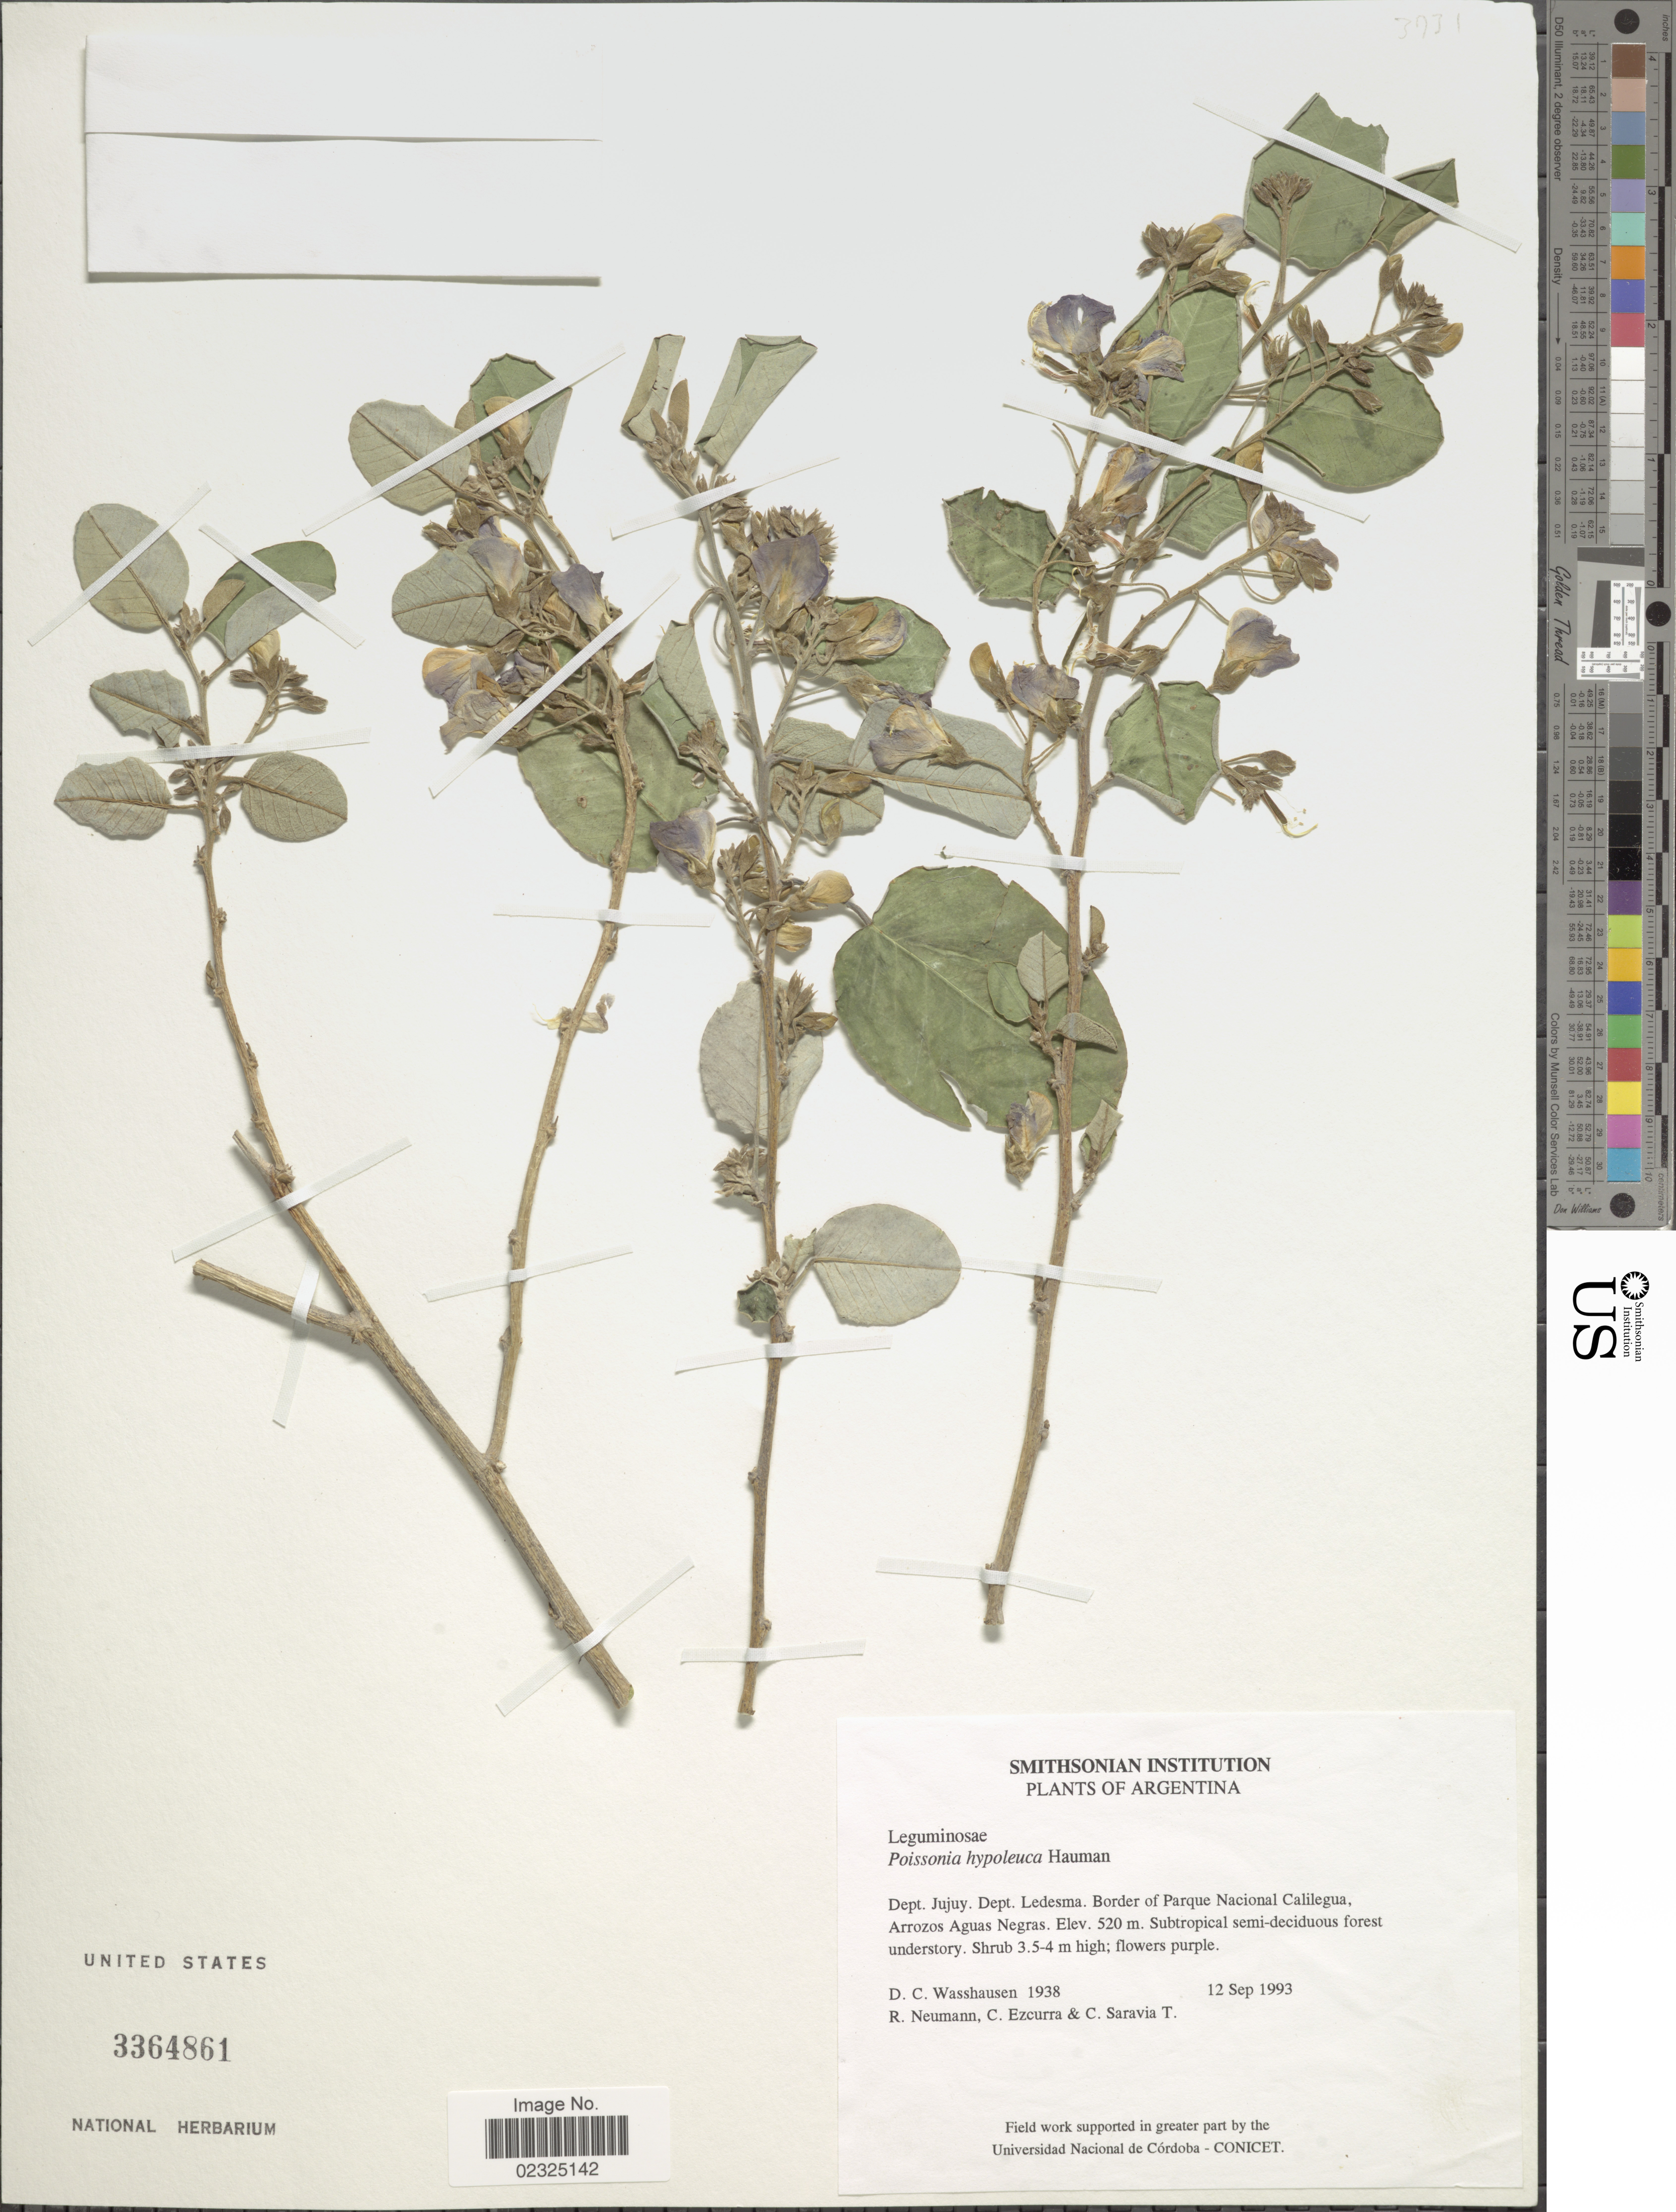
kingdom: Plantae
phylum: Tracheophyta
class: Magnoliopsida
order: Fabales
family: Fabaceae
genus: Poissonia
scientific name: Poissonia hypoleuca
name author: (Speg.) Lillo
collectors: D. C. Wasshausen, R. Neumann, C. Ezcurra & C. Saravia T.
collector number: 1938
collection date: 1993-09-12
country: Argentina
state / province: Jujuy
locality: Dept. Ledesma, border of Parque Nacional Calilegua, Arrozos Aguas Negras.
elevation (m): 520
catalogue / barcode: US 3364861